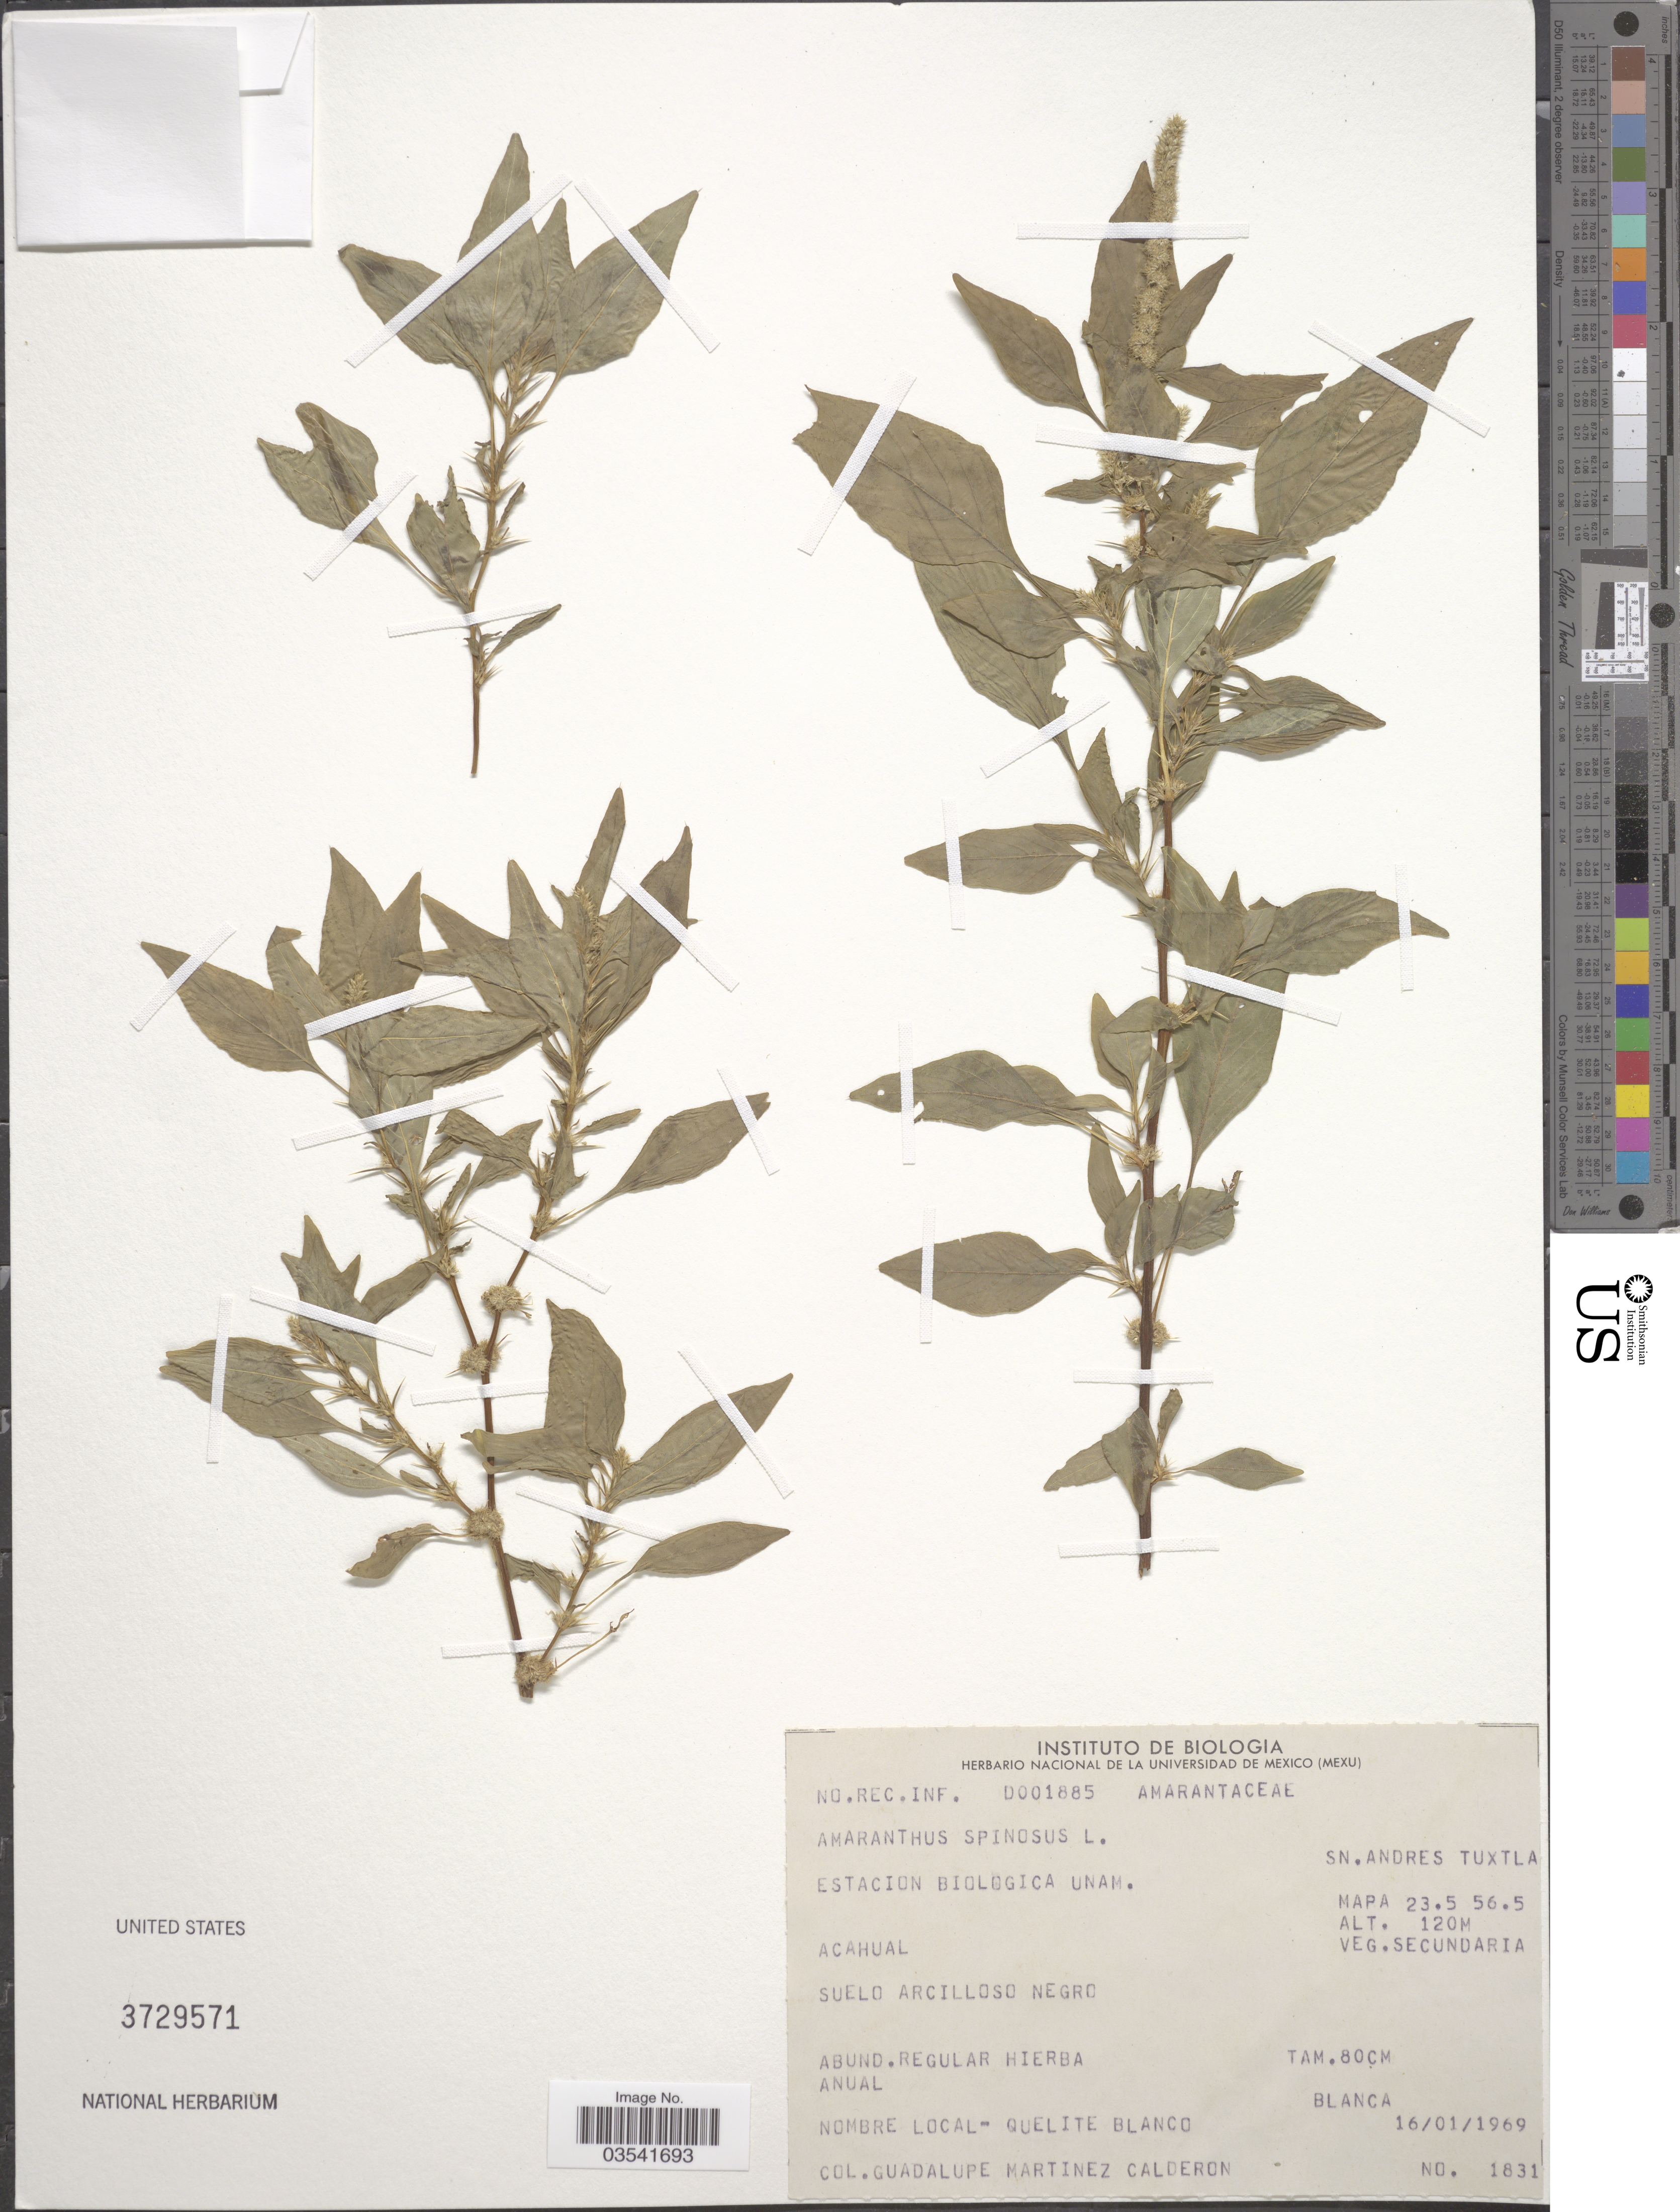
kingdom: Plantae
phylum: Tracheophyta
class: Magnoliopsida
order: Caryophyllales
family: Amaranthaceae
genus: Amaranthus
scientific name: Amaranthus spinosus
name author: L.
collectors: G. Martinez-C.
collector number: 1831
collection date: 1969-01-16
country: Mexico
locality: Estacion Biologica Unam. Sn. Andres Tuxtla. Acahual, Mapa 23.5 56.5.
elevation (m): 120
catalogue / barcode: US 3729571